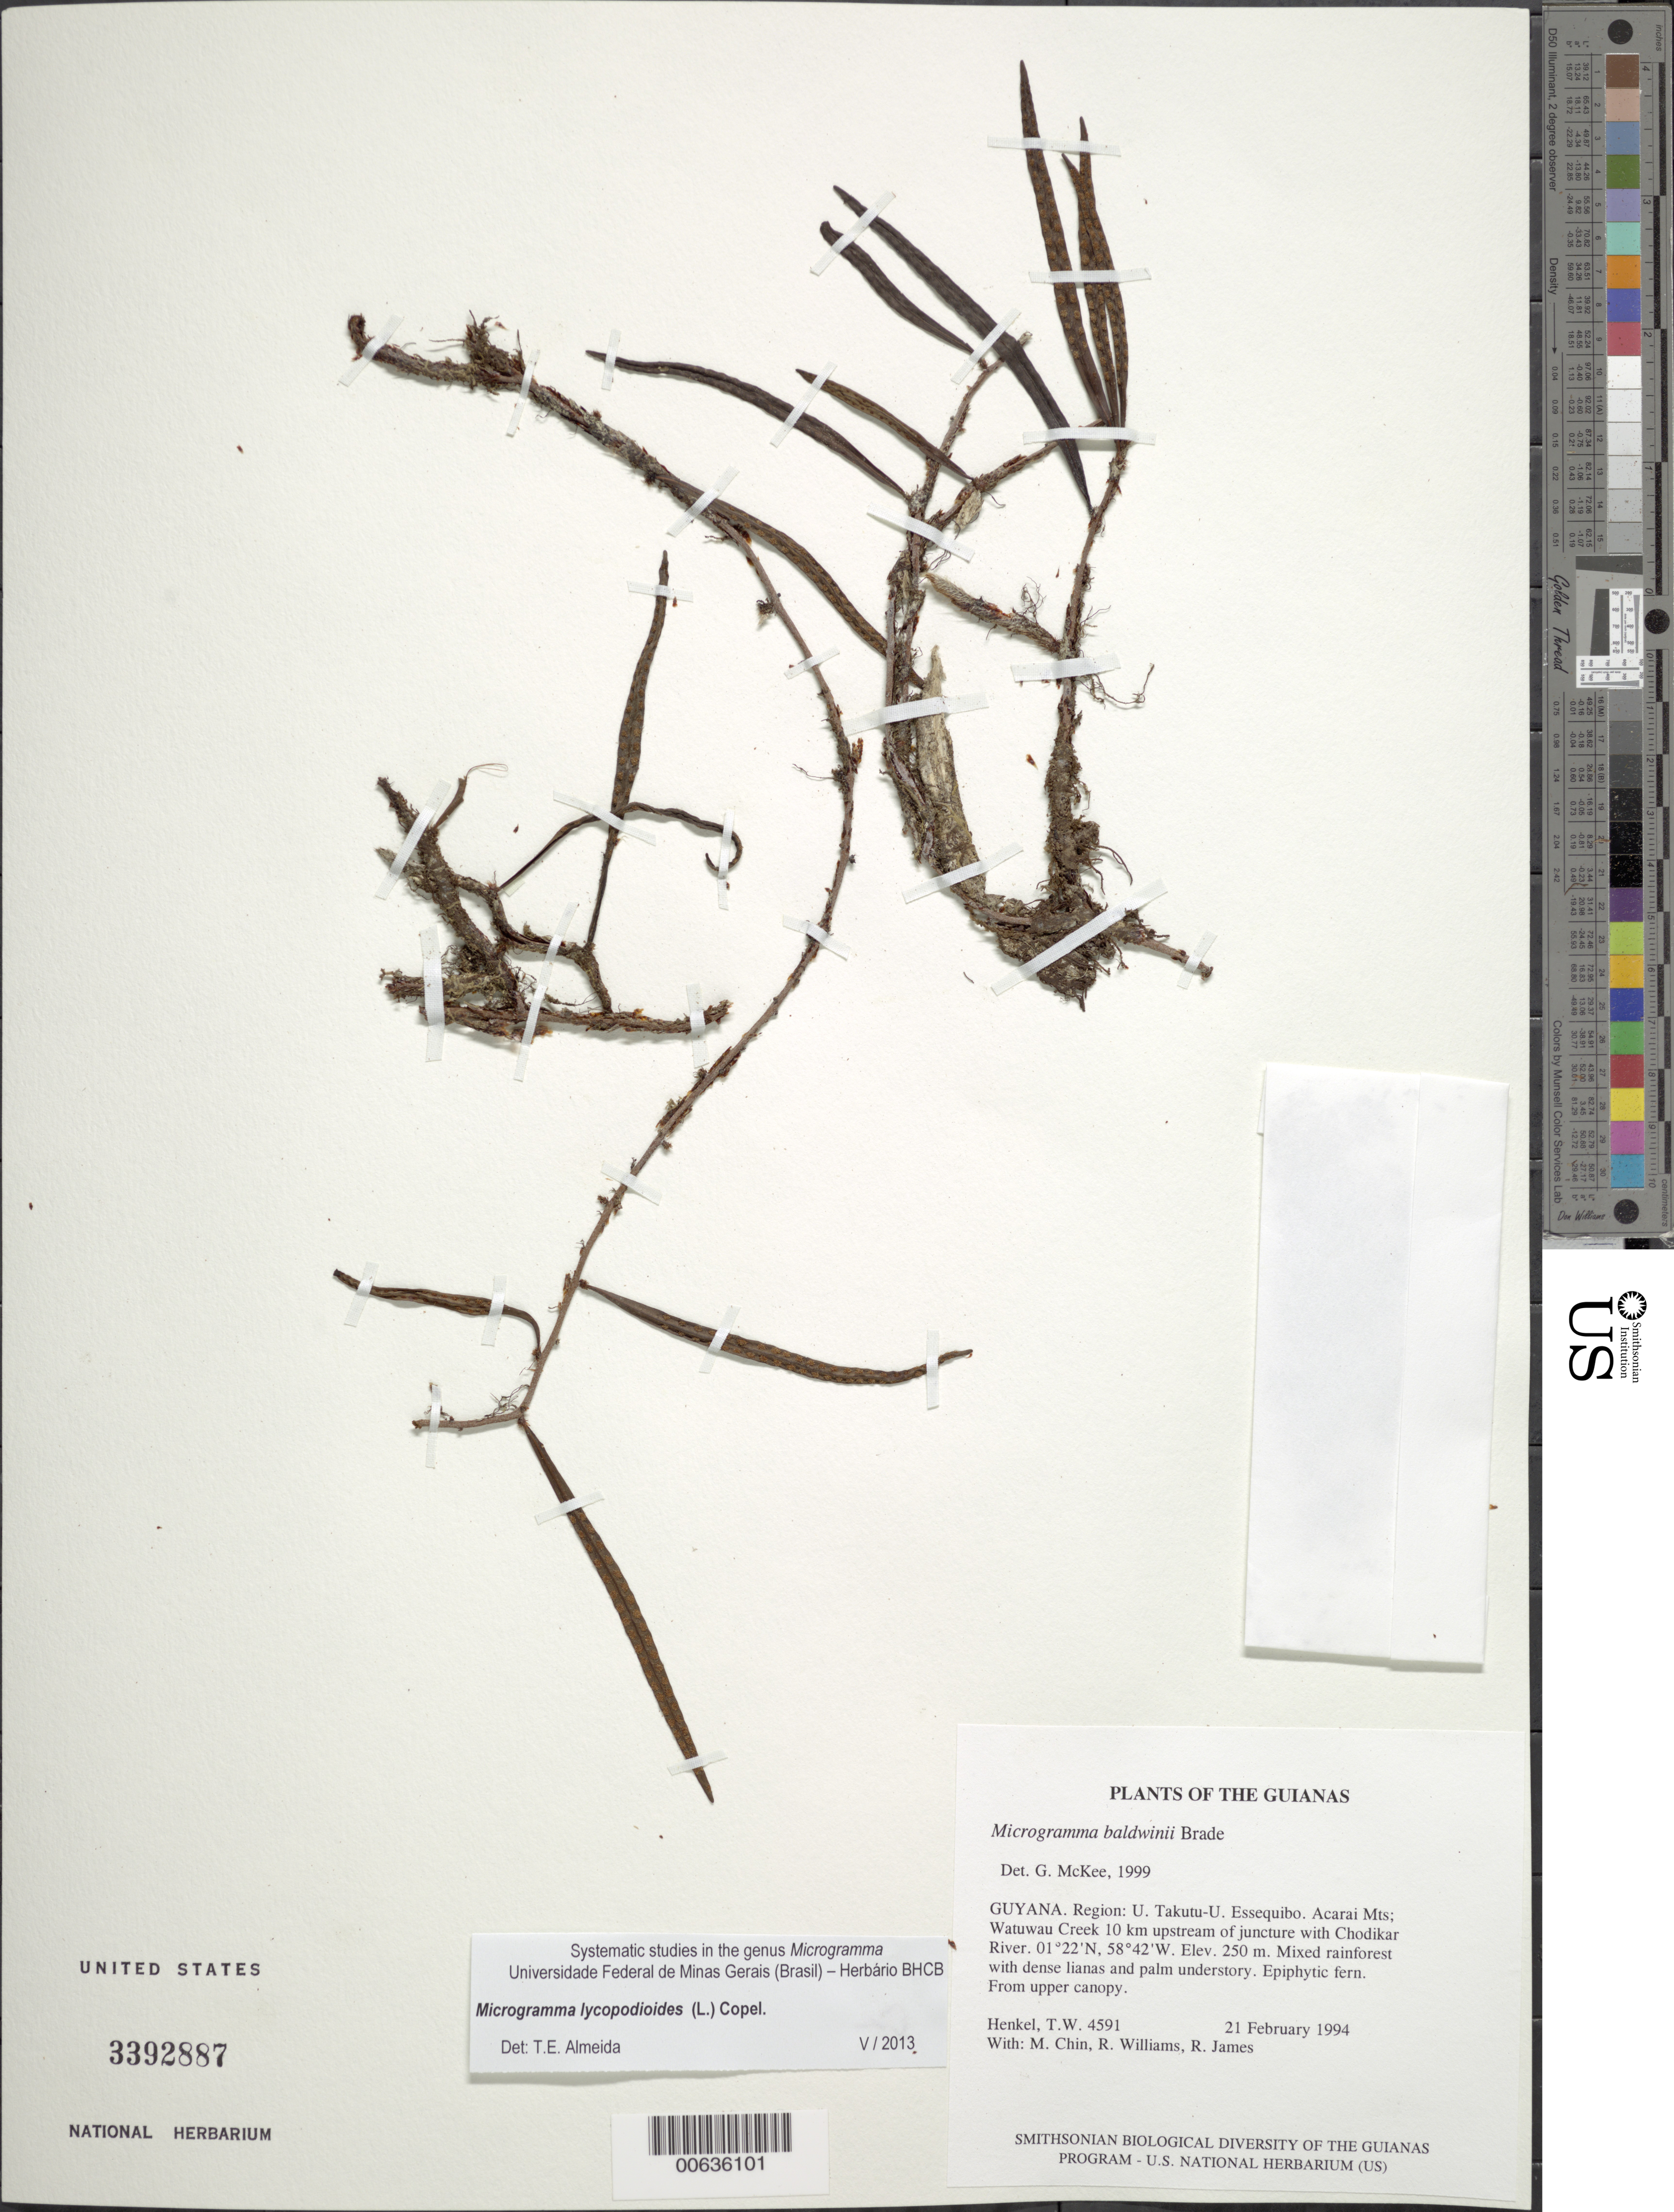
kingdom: Plantae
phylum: Tracheophyta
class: Polypodiopsida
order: Polypodiales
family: Polypodiaceae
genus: Microgramma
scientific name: Microgramma lycopodioides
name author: (L.) Copel.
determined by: Almeida, T. E.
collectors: T. Henkel, M. Chin, R. Williams & R. James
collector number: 4591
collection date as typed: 21 February 1994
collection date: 1994-02-21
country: Guyana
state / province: U. Takutu-U. Essequibo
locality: Acarai Mts; Watuwau Creek 10 km upstream of juncture with Chodikar River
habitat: Mixed rainforest with dense lianas and palm understory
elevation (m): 250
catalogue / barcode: US 3392887